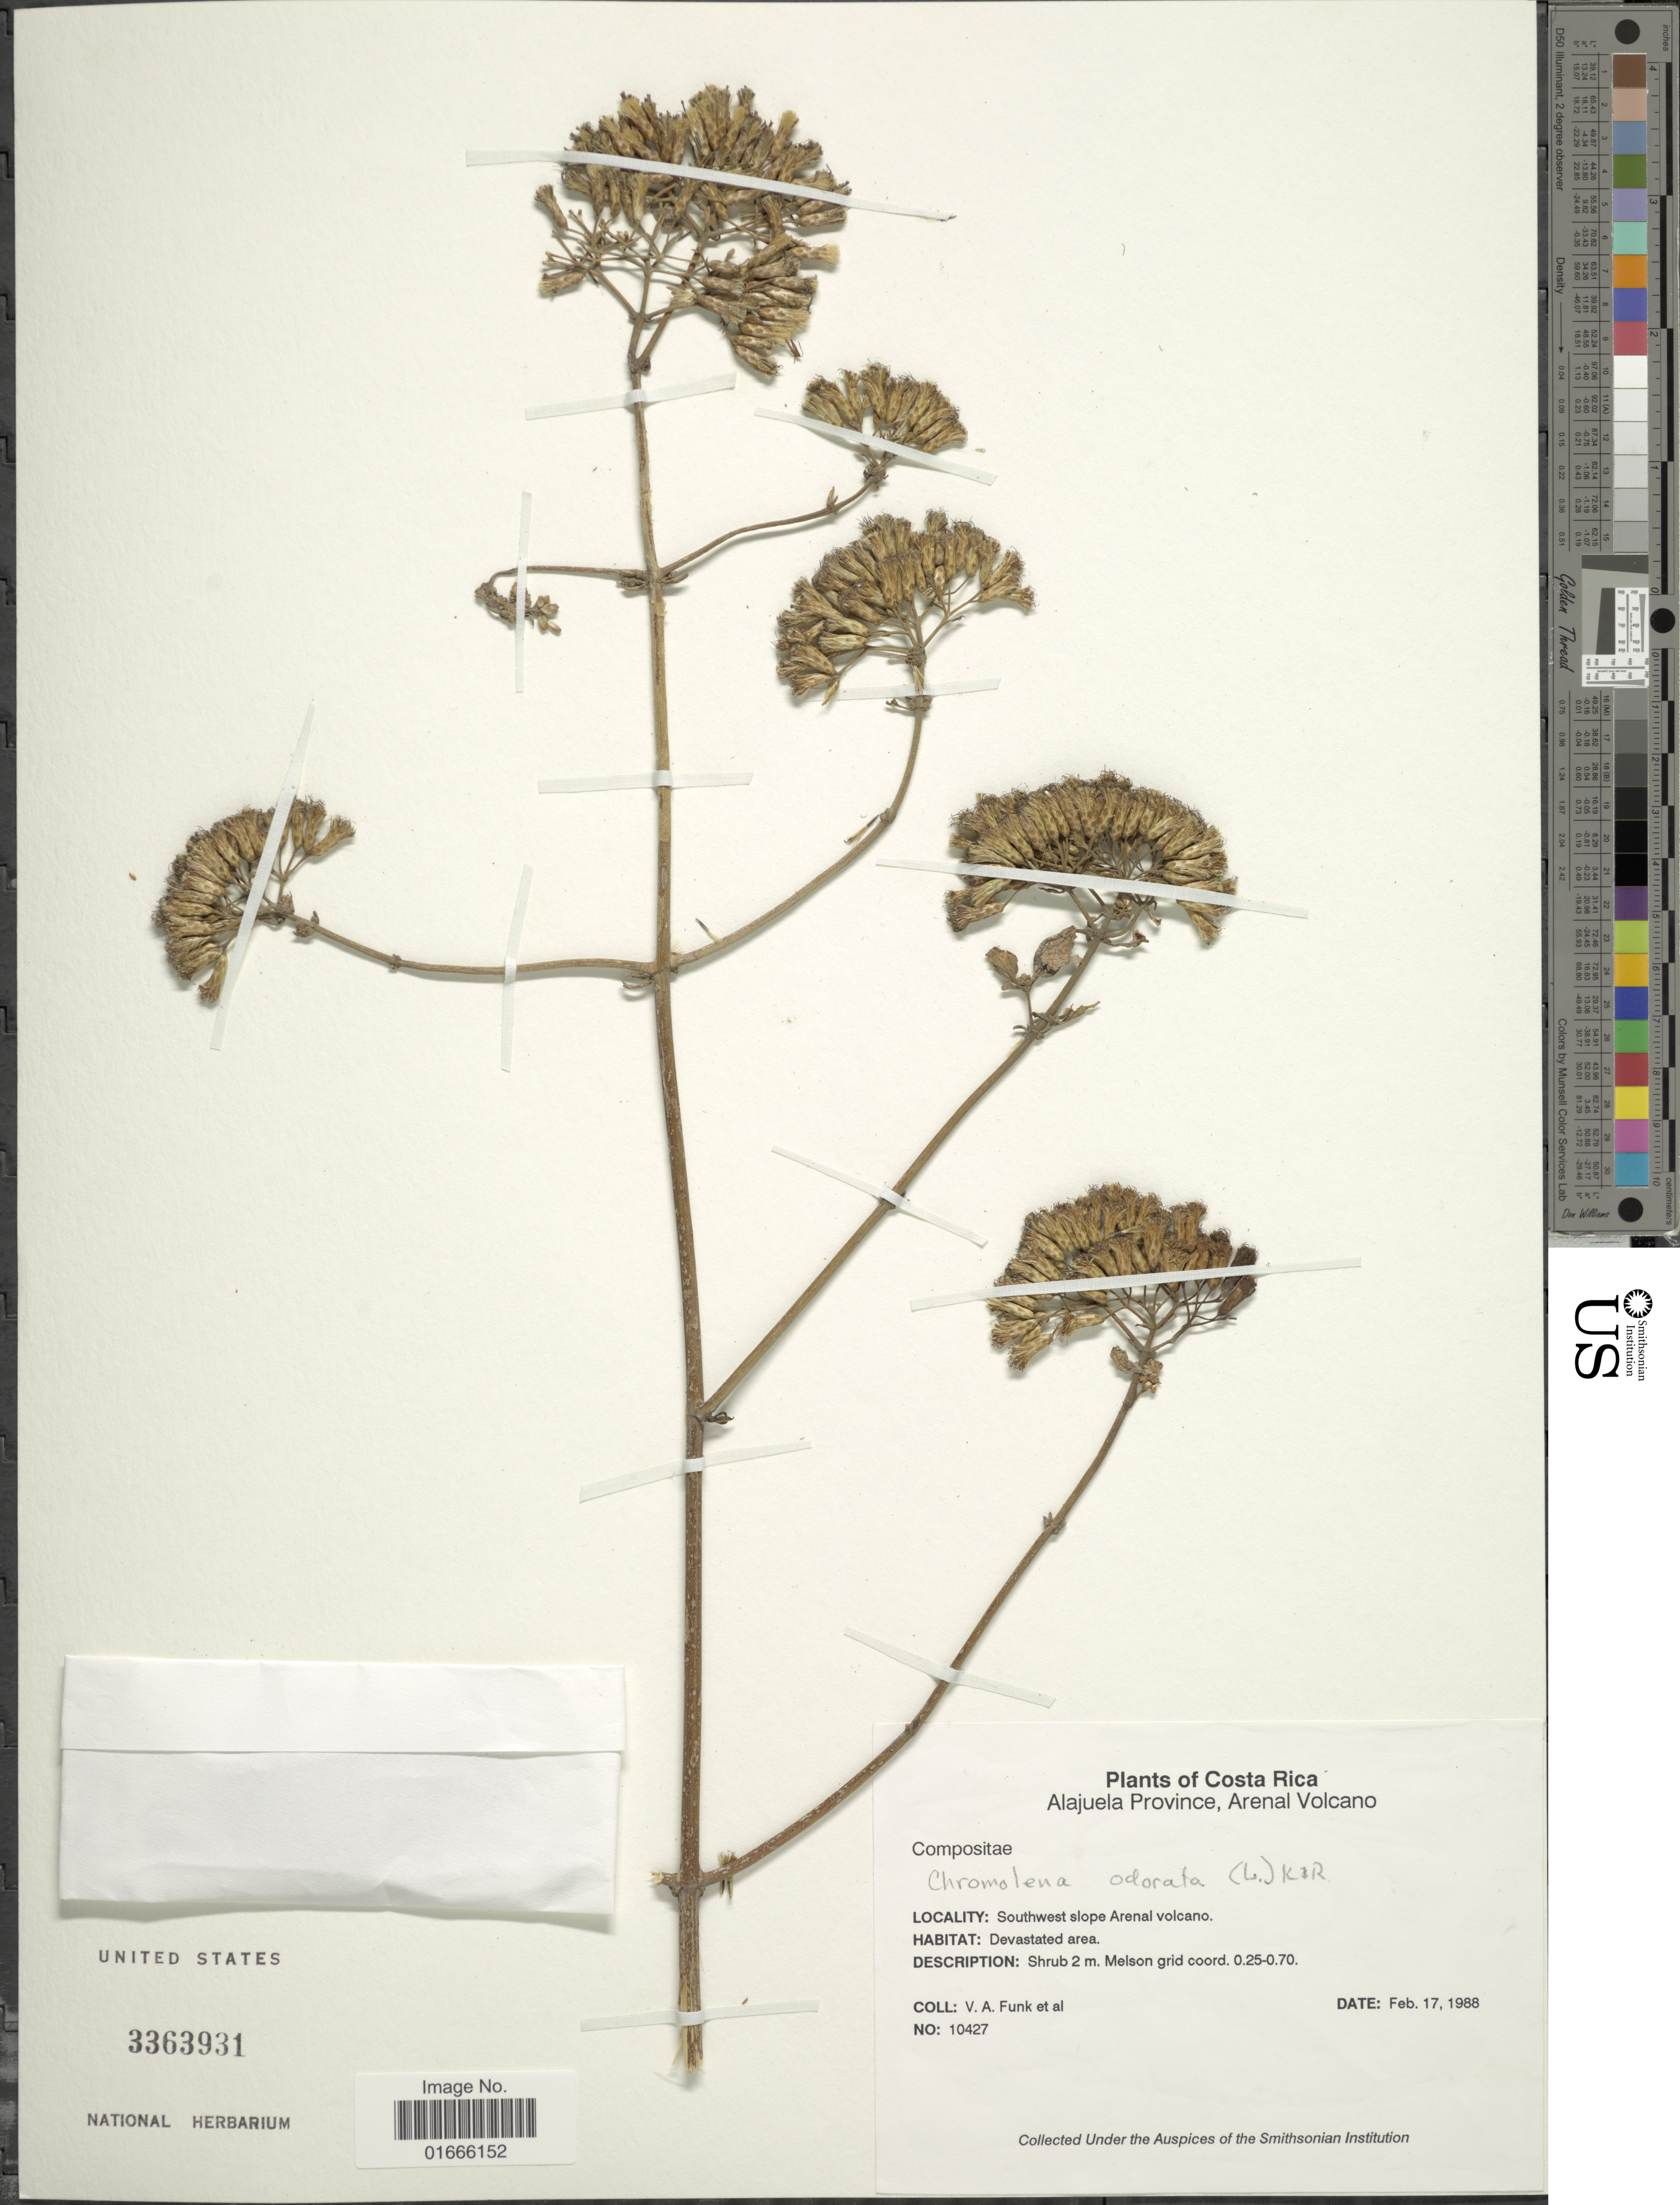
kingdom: Plantae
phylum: Tracheophyta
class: Magnoliopsida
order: Asterales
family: Asteraceae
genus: Chromolaena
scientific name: Chromolaena odorata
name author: (L.) R.M. King & H. Rob.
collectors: V. Funk & et al.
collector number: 10427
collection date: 1988-02-17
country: Costa Rica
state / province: Alajuela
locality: Alajuela Province, Arenal Volcano, Southwest slope Arenal Volcano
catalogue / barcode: US 3363931